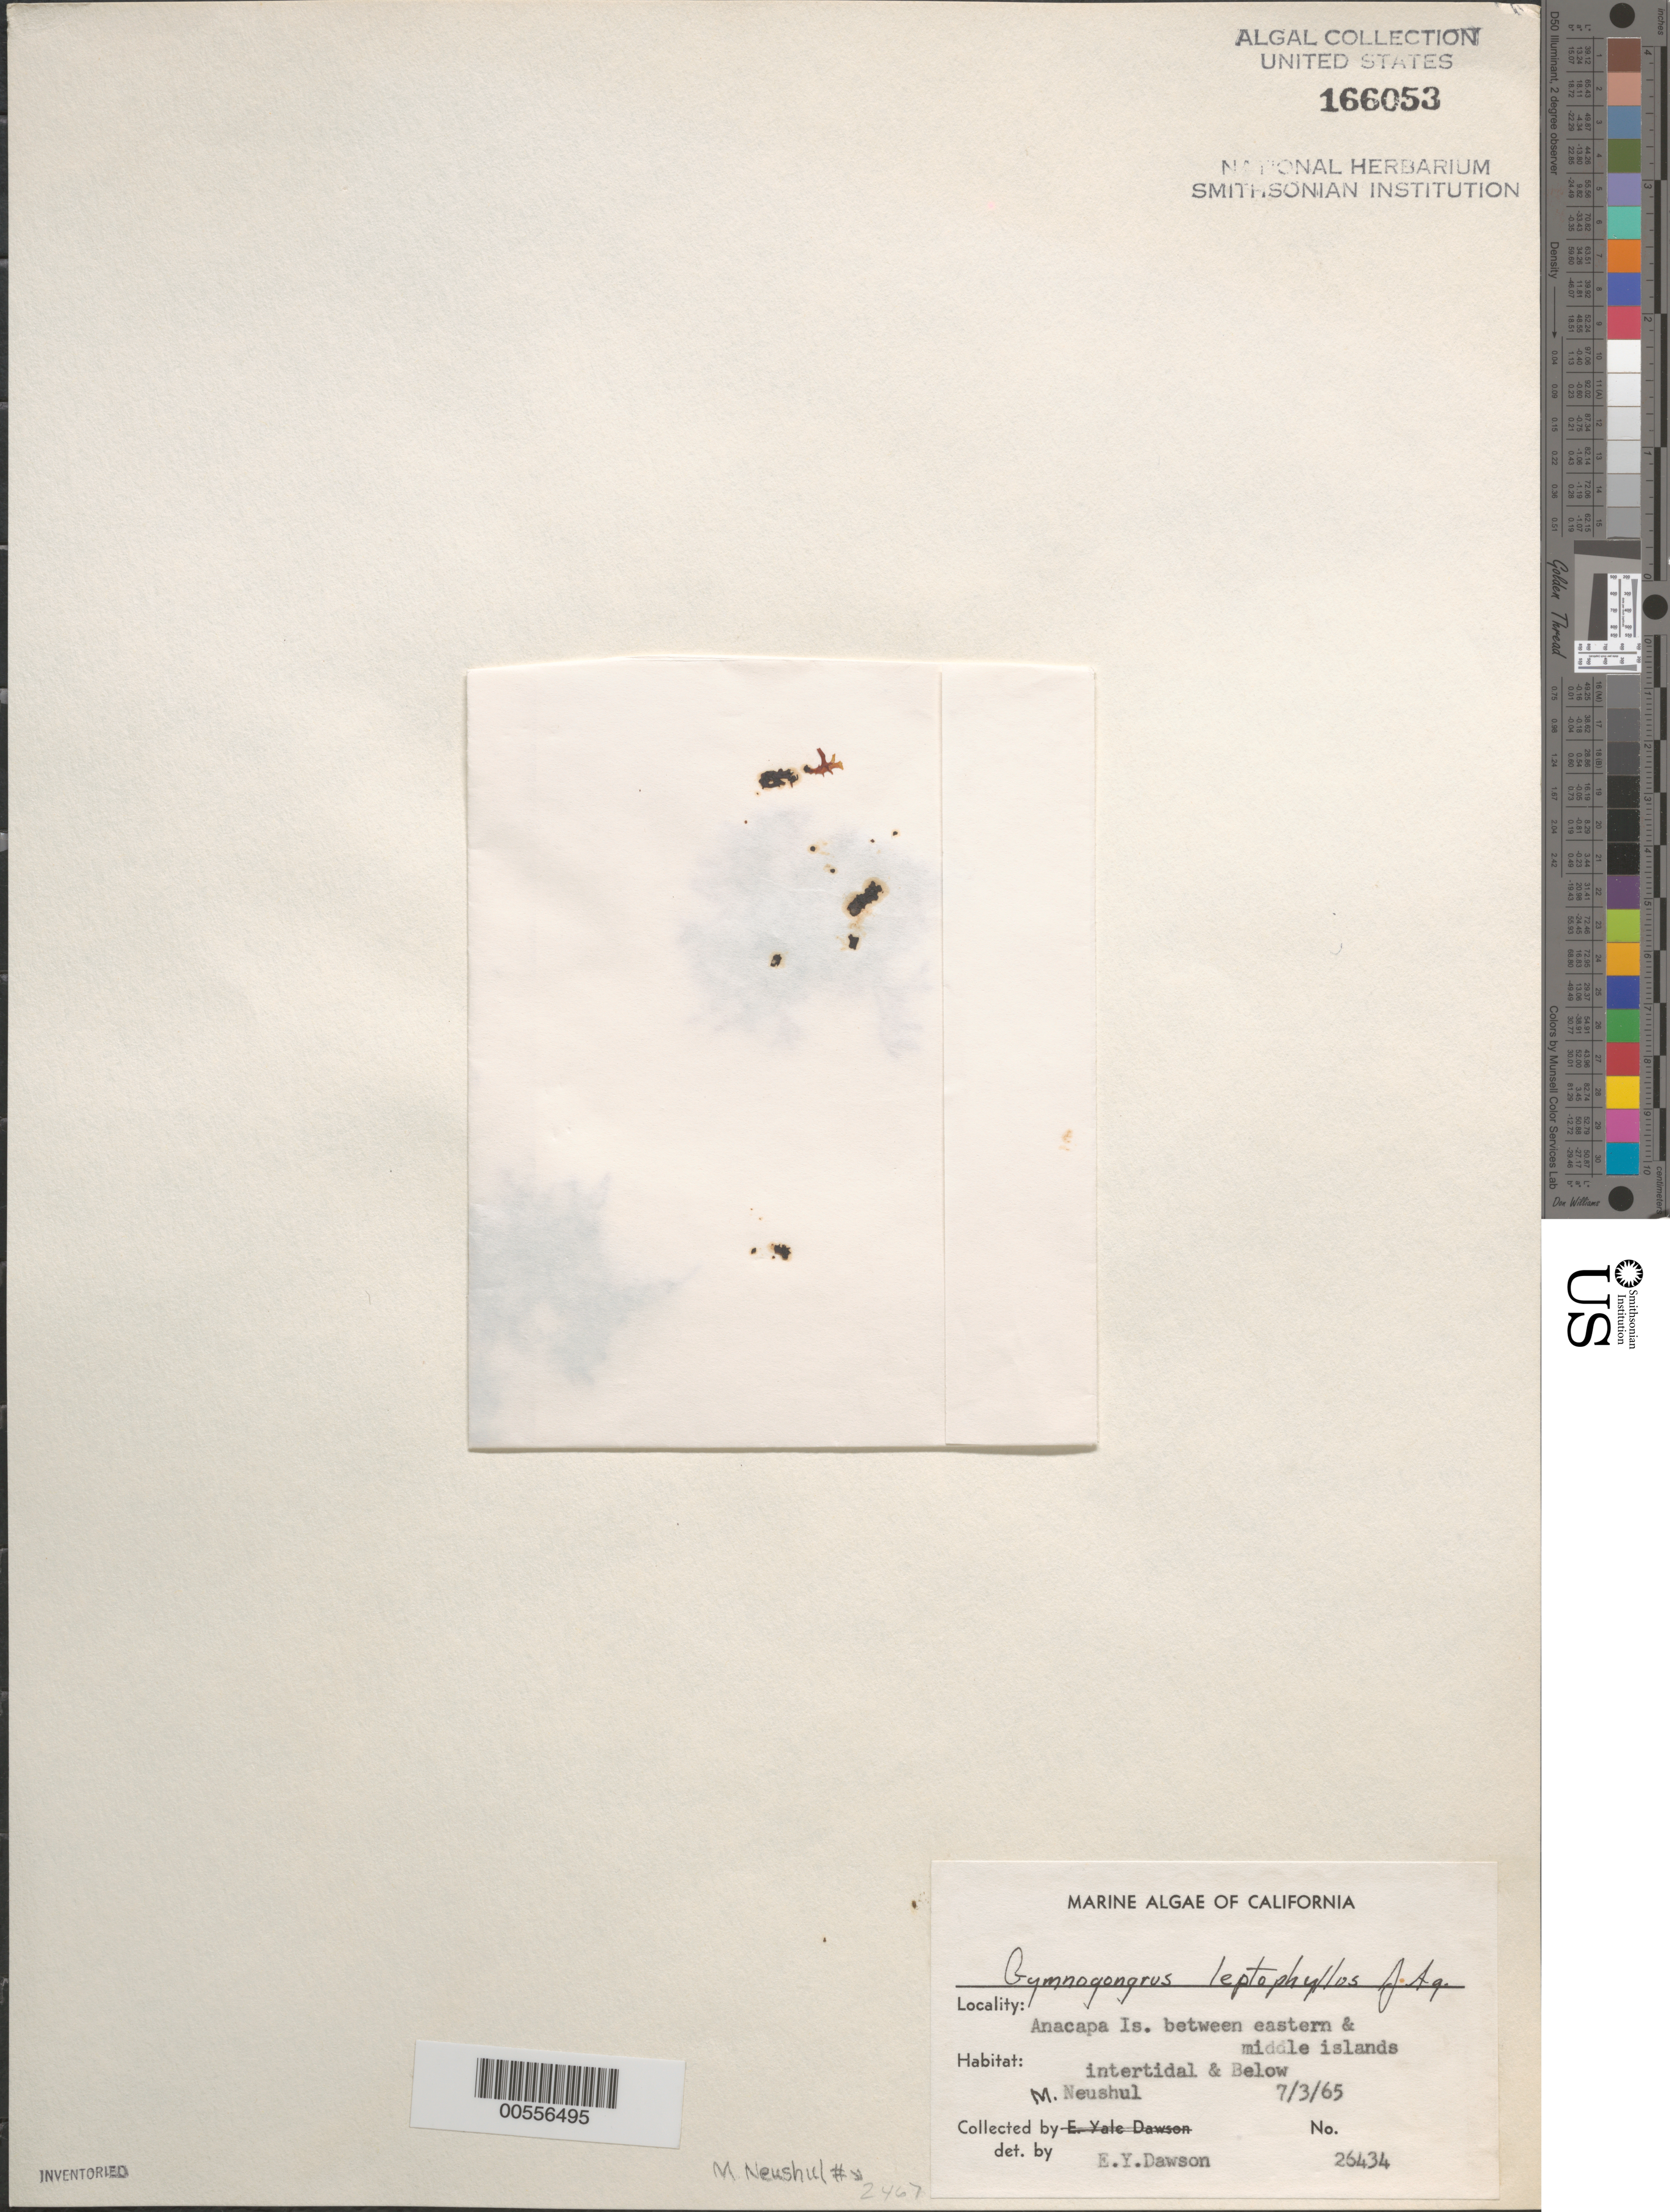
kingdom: Plantae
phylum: Rhodophyta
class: Florideophyceae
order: Gigartinales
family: Phyllophoraceae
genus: Besa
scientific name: Besa leptophylla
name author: (J. Agardh) M.S.Calderon & K.A. Miller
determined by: Algae name updating Project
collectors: M. Neushul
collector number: Neushul 2467 & EYD 26434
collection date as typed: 03 Jul 1965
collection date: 1965-07-03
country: United States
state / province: California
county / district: Ventura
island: Anacapa Island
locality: Between eastern and middle islands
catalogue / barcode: US 166053